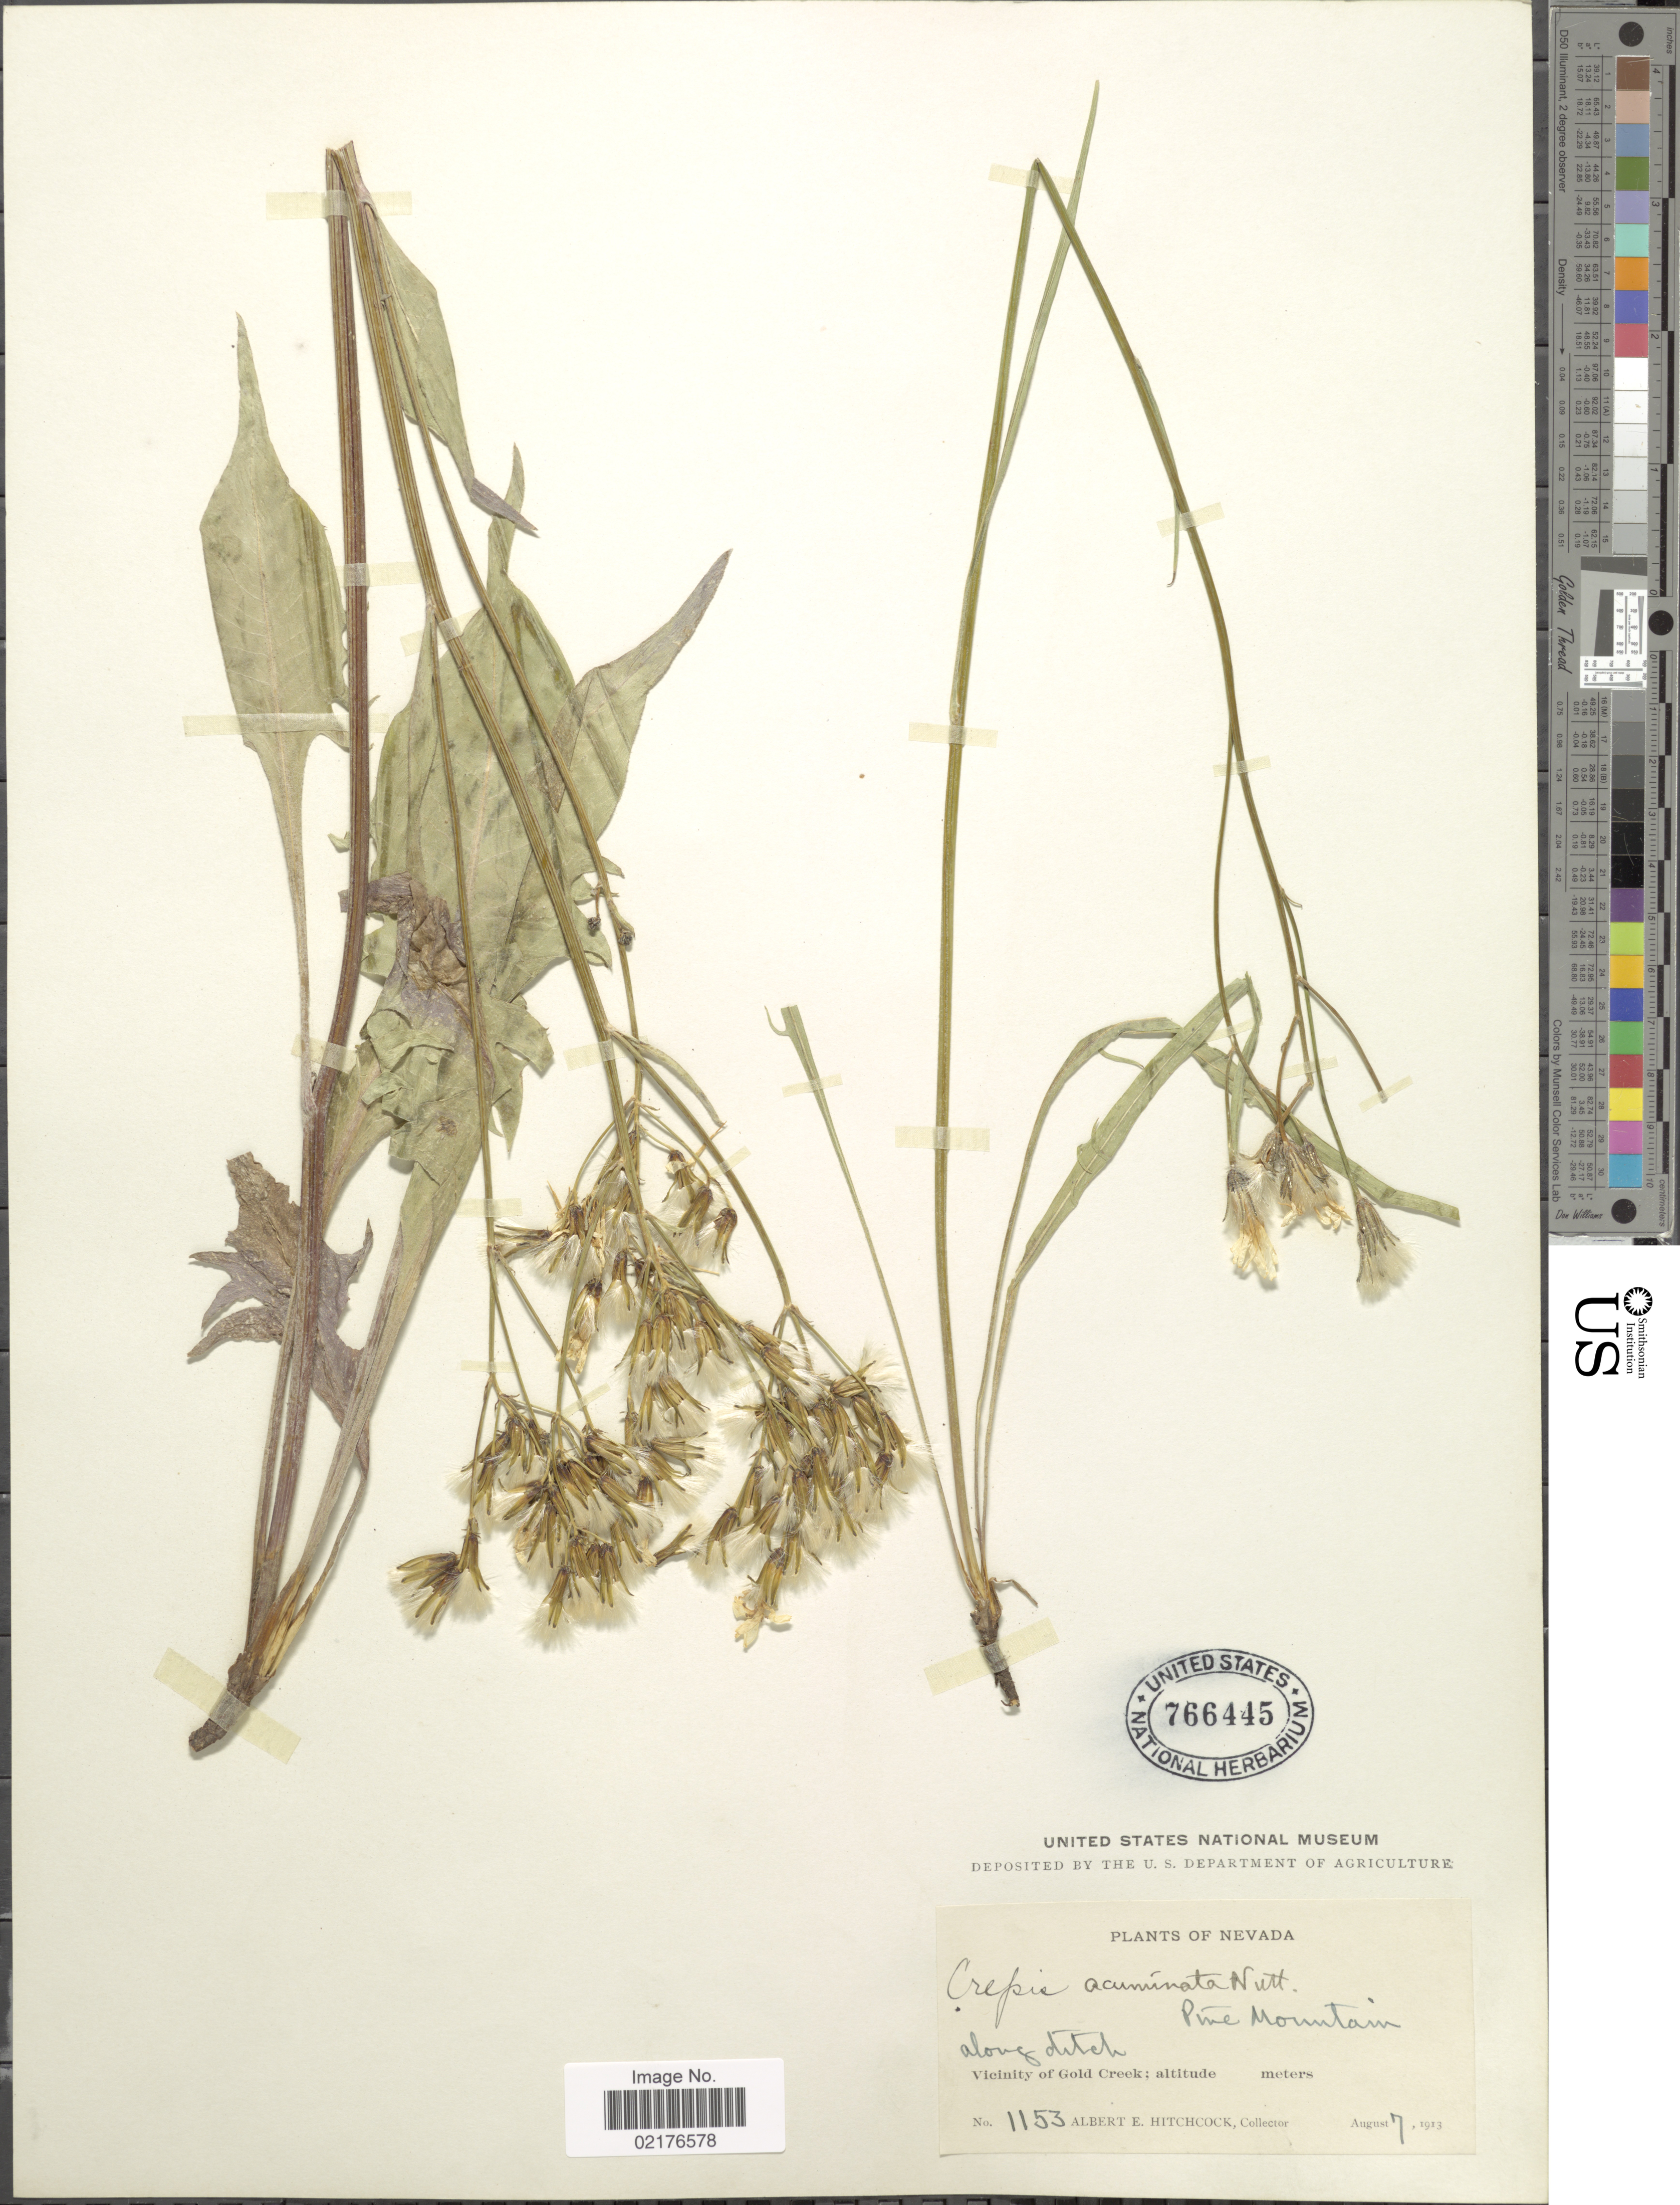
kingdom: Plantae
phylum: Tracheophyta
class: Magnoliopsida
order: Asterales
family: Asteraceae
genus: Crepis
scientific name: Crepis acuminata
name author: Nutt.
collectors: A. Hitchcock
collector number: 1153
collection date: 1913-08-07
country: United States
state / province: Nevada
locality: Along ditch, Vicinity of Gold Creek, Pine Mountain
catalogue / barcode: US 766445